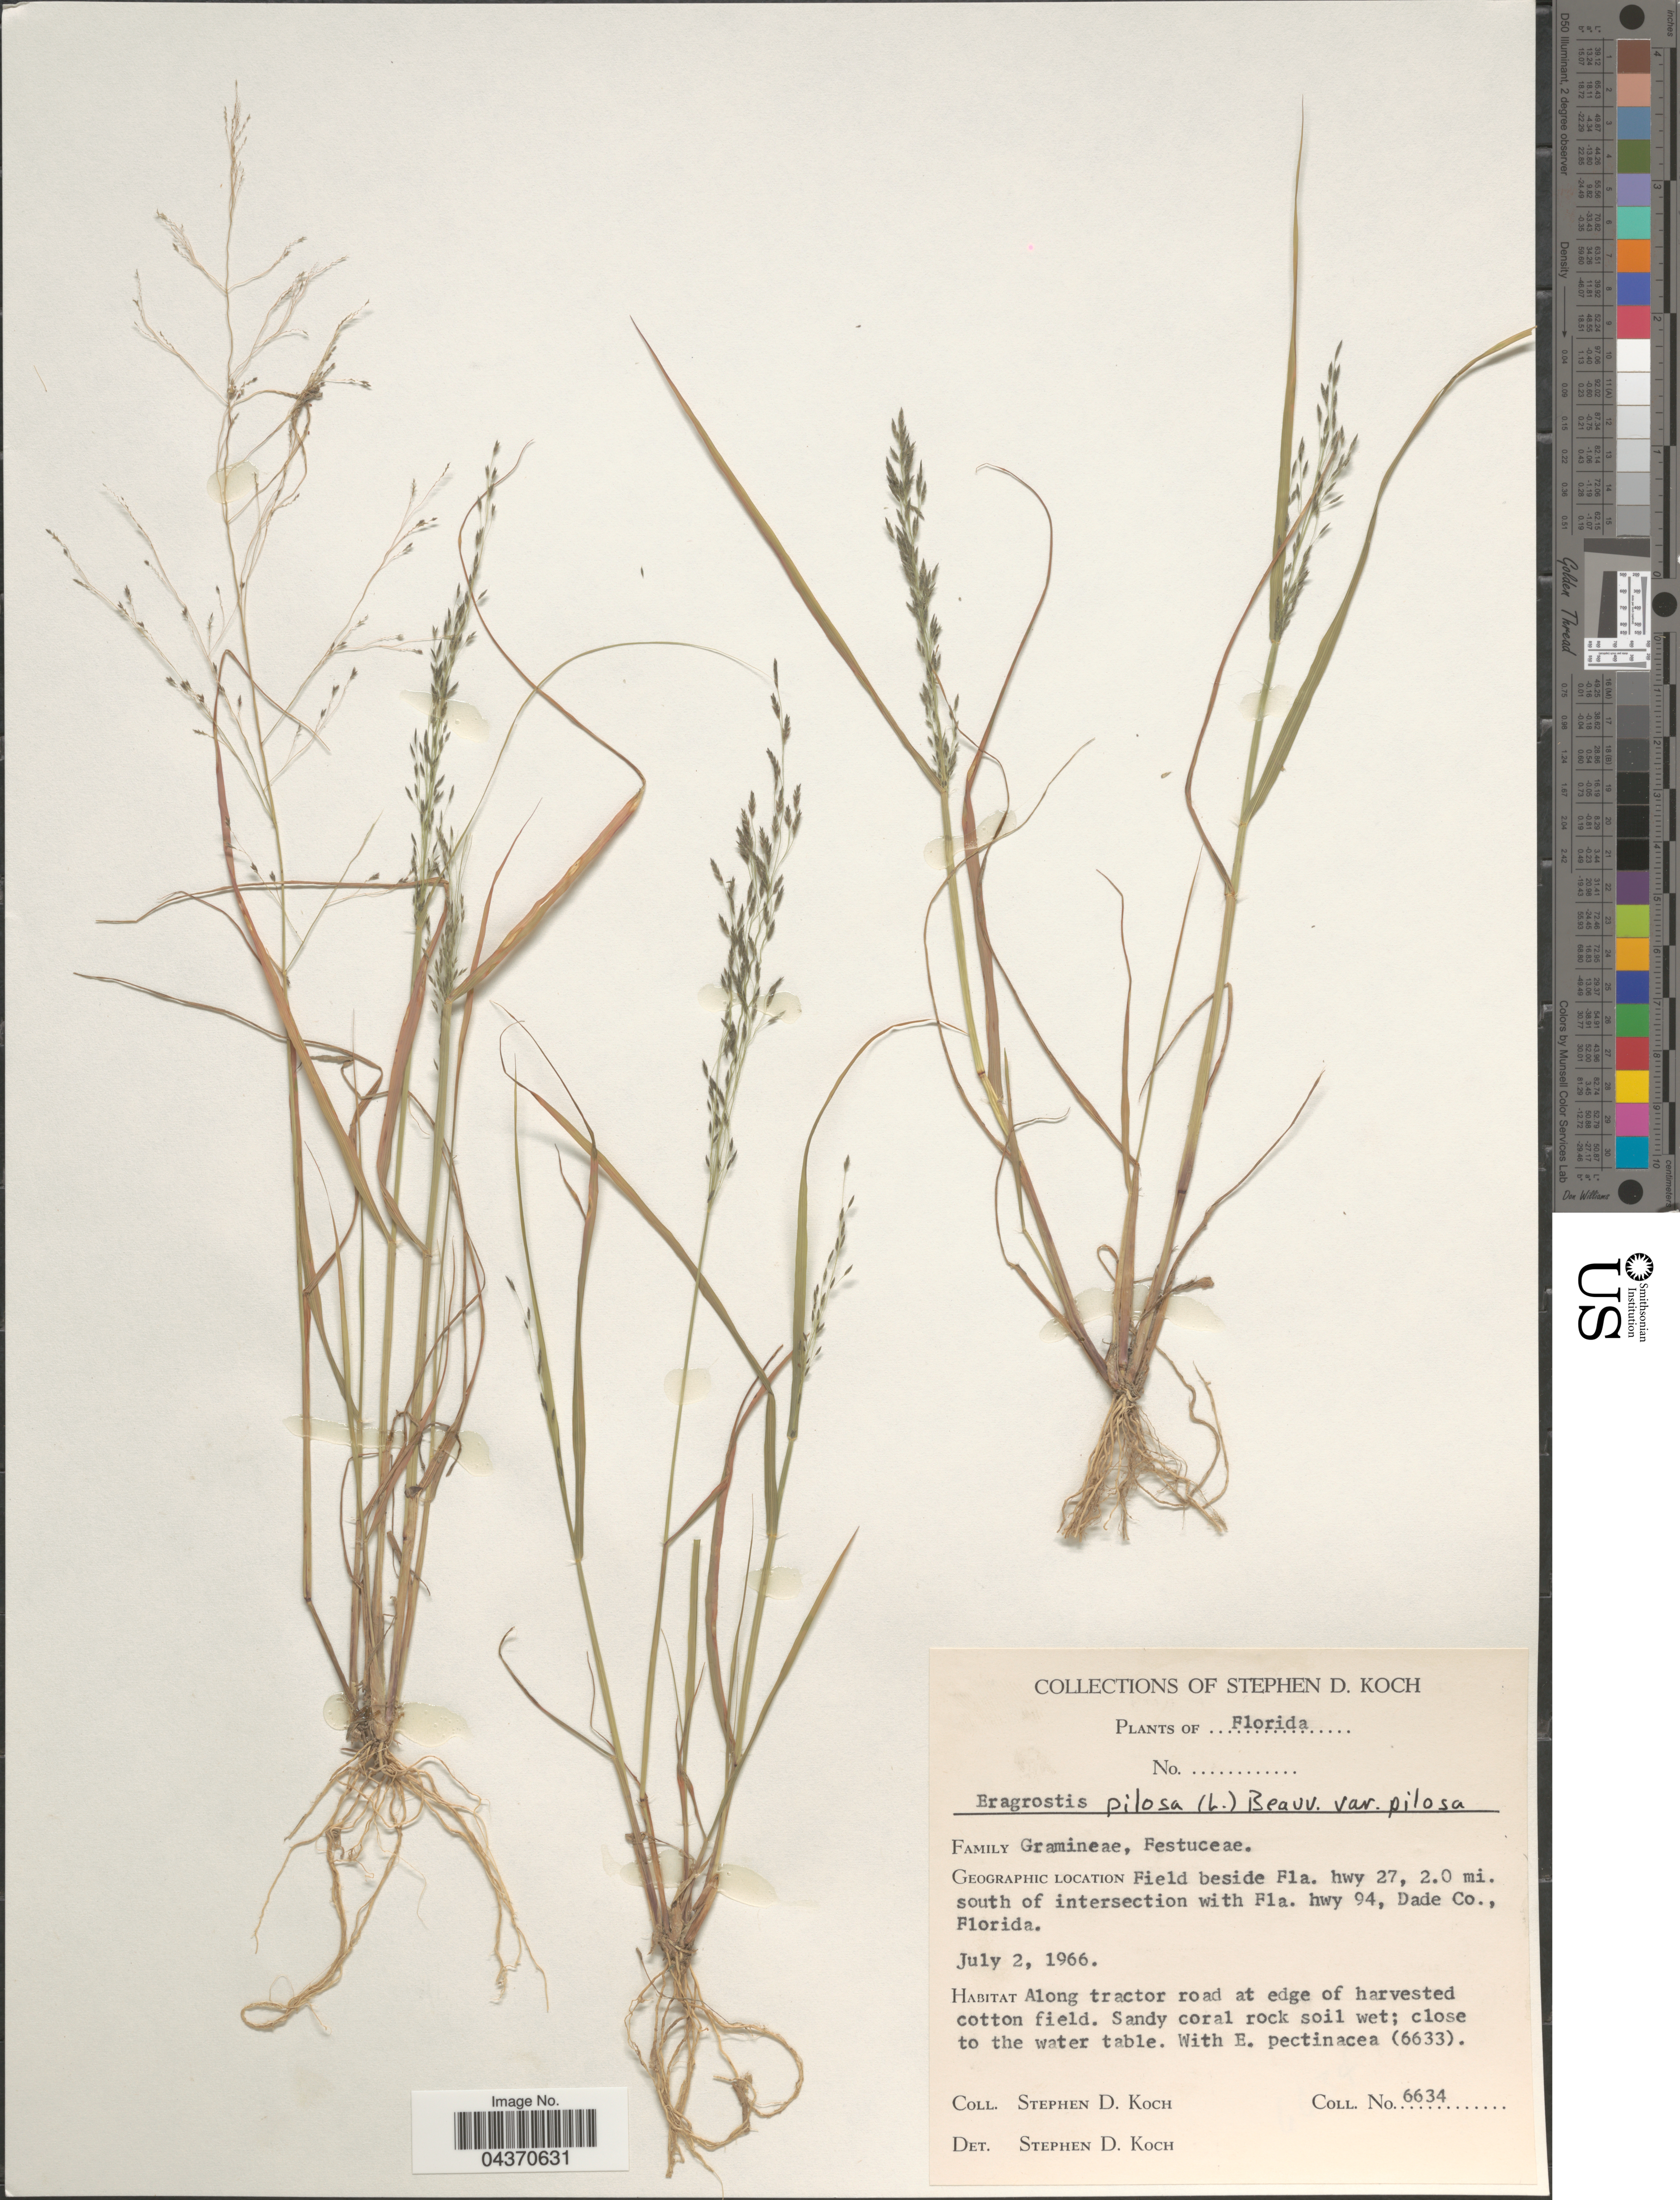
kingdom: Plantae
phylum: Tracheophyta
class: Liliopsida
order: Poales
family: Poaceae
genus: Eragrostis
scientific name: Eragrostis pilosa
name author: (L.) P. Beauv.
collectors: S. D. Koch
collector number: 6634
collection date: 1966-07-02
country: United States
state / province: Florida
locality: Field beside Fla. hwy 27, 2.0 mi. south of intersection with Fla. hwy 94, Dade Co.